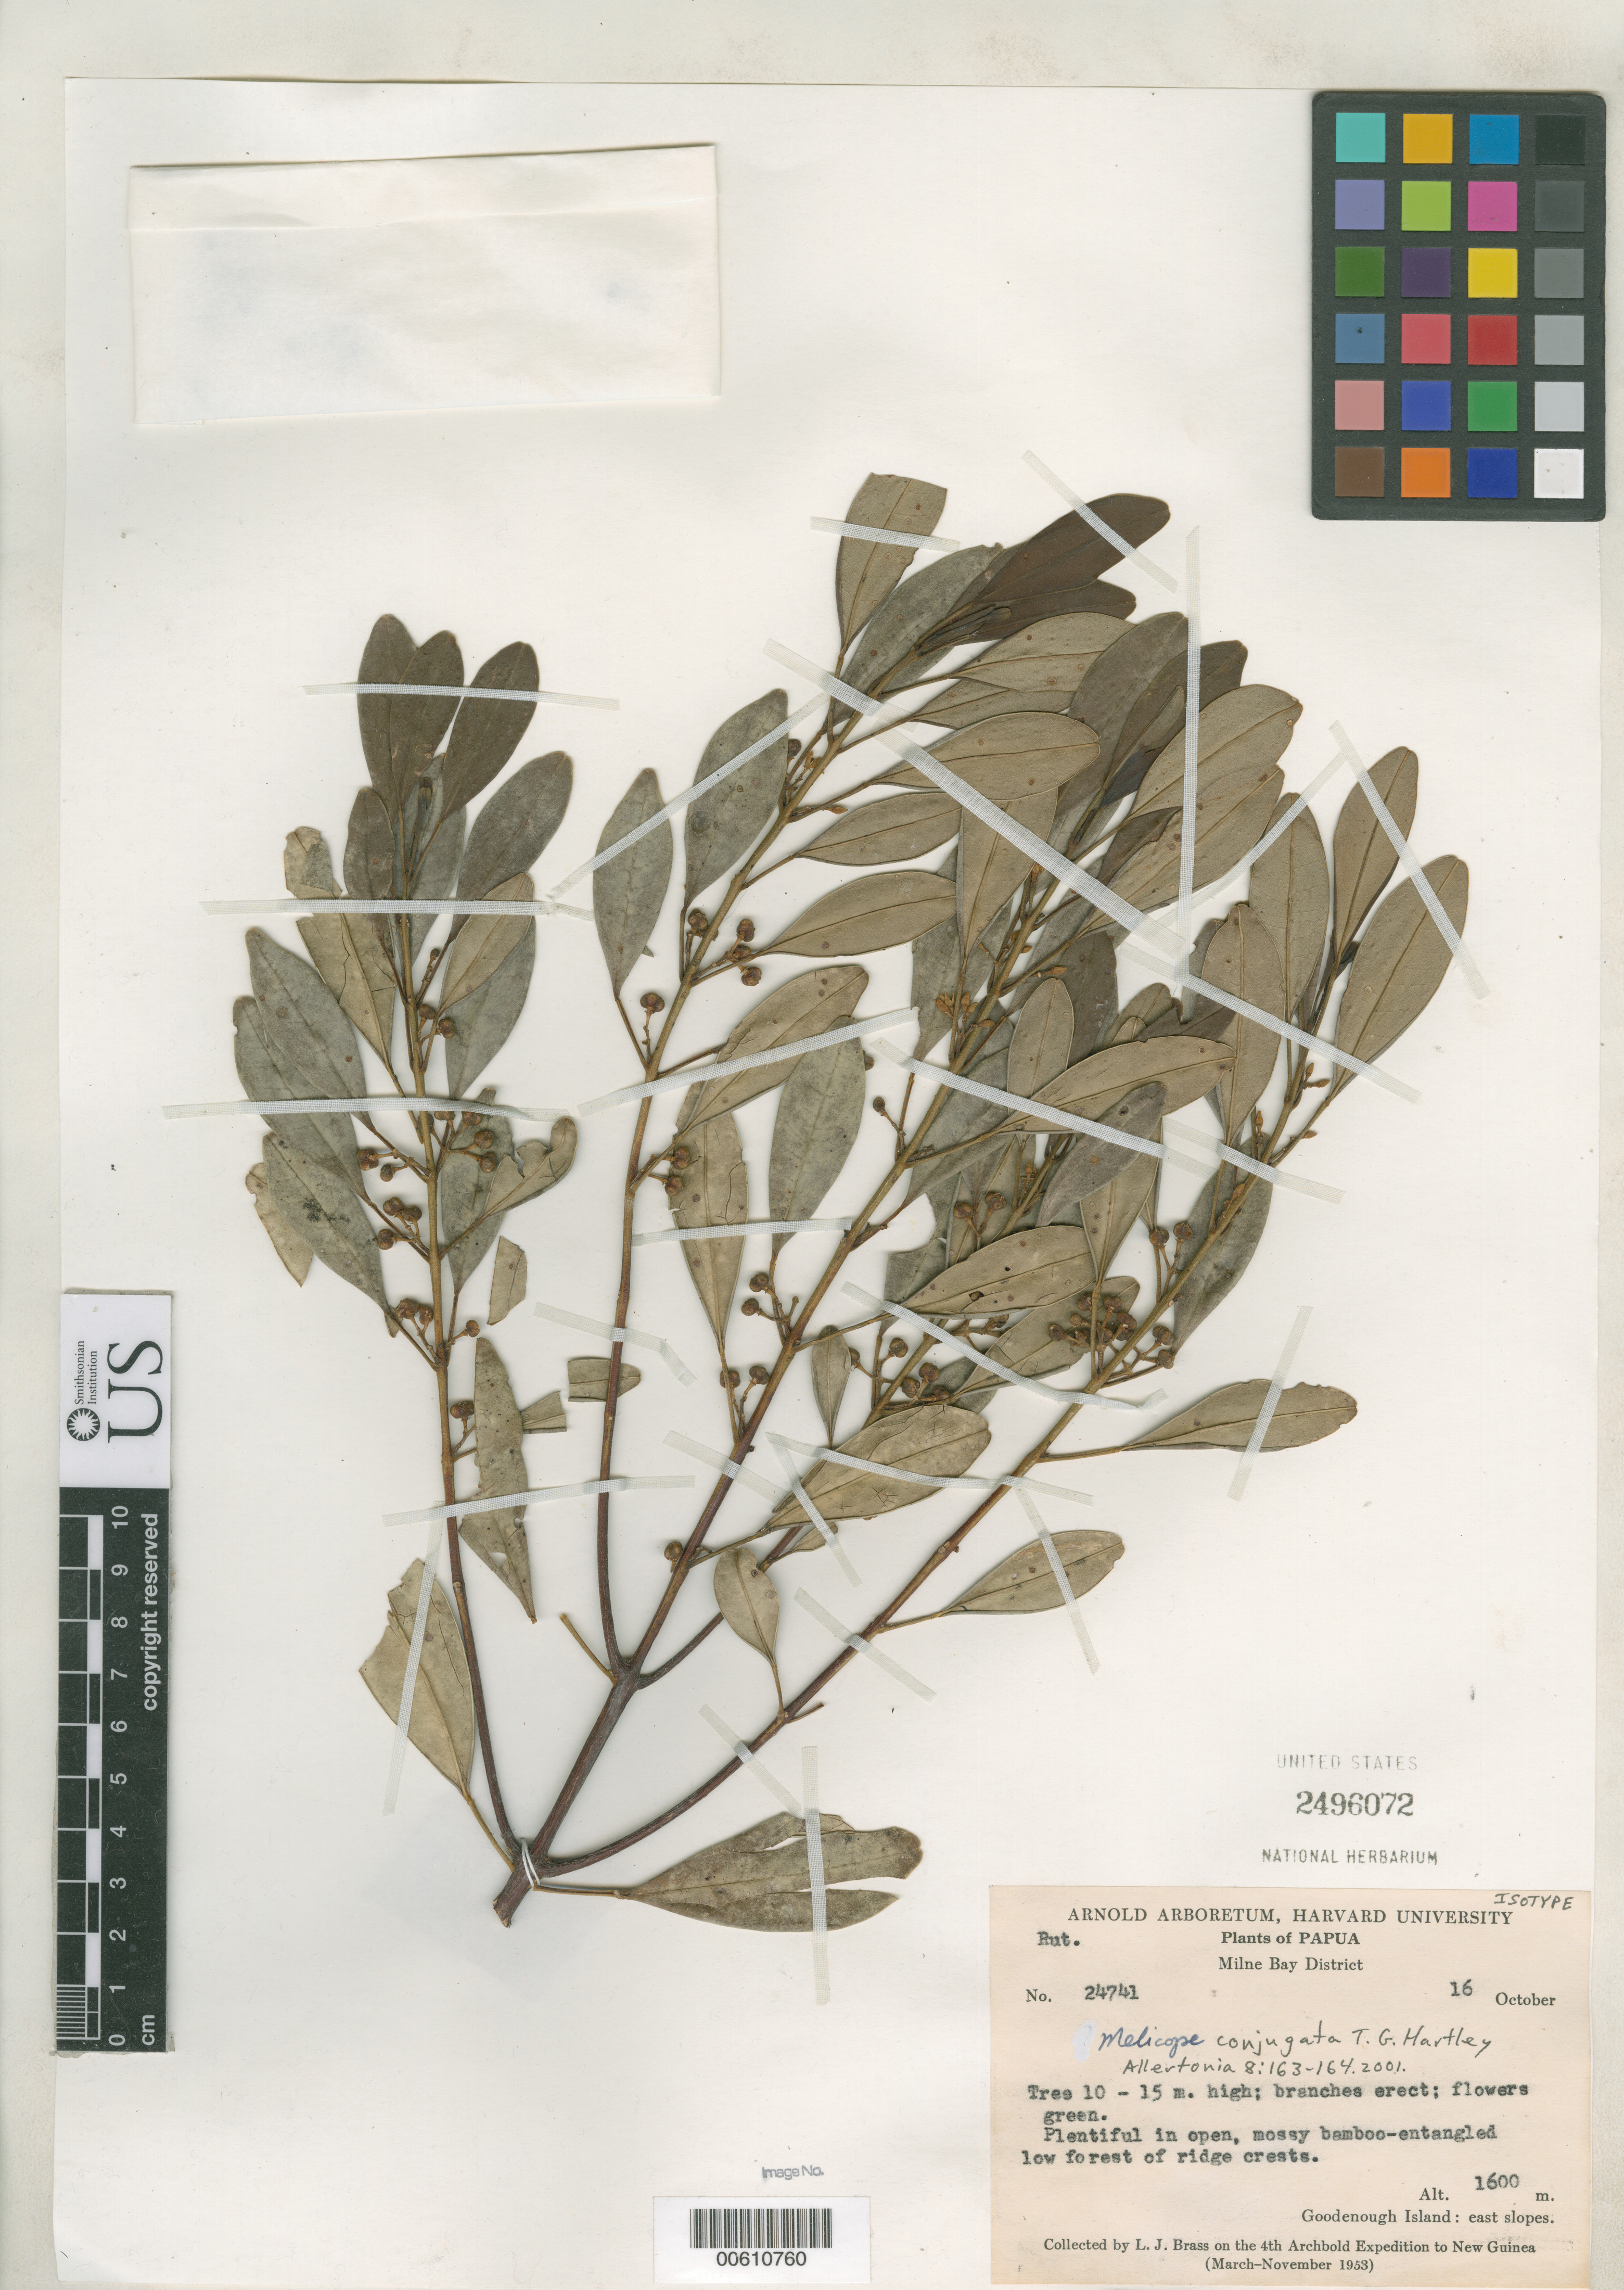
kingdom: Plantae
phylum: Tracheophyta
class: Magnoliopsida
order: Sapindales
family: Rutaceae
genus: Melicope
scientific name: Melicope conjugata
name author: T.G. Hartley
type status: Isotype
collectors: L. J. Brass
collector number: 24741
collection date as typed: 16 Oct 1959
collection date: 1959-10-16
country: Papua New Guinea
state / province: Milne Bay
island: Goodenough (Morata)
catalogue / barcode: US 2496072